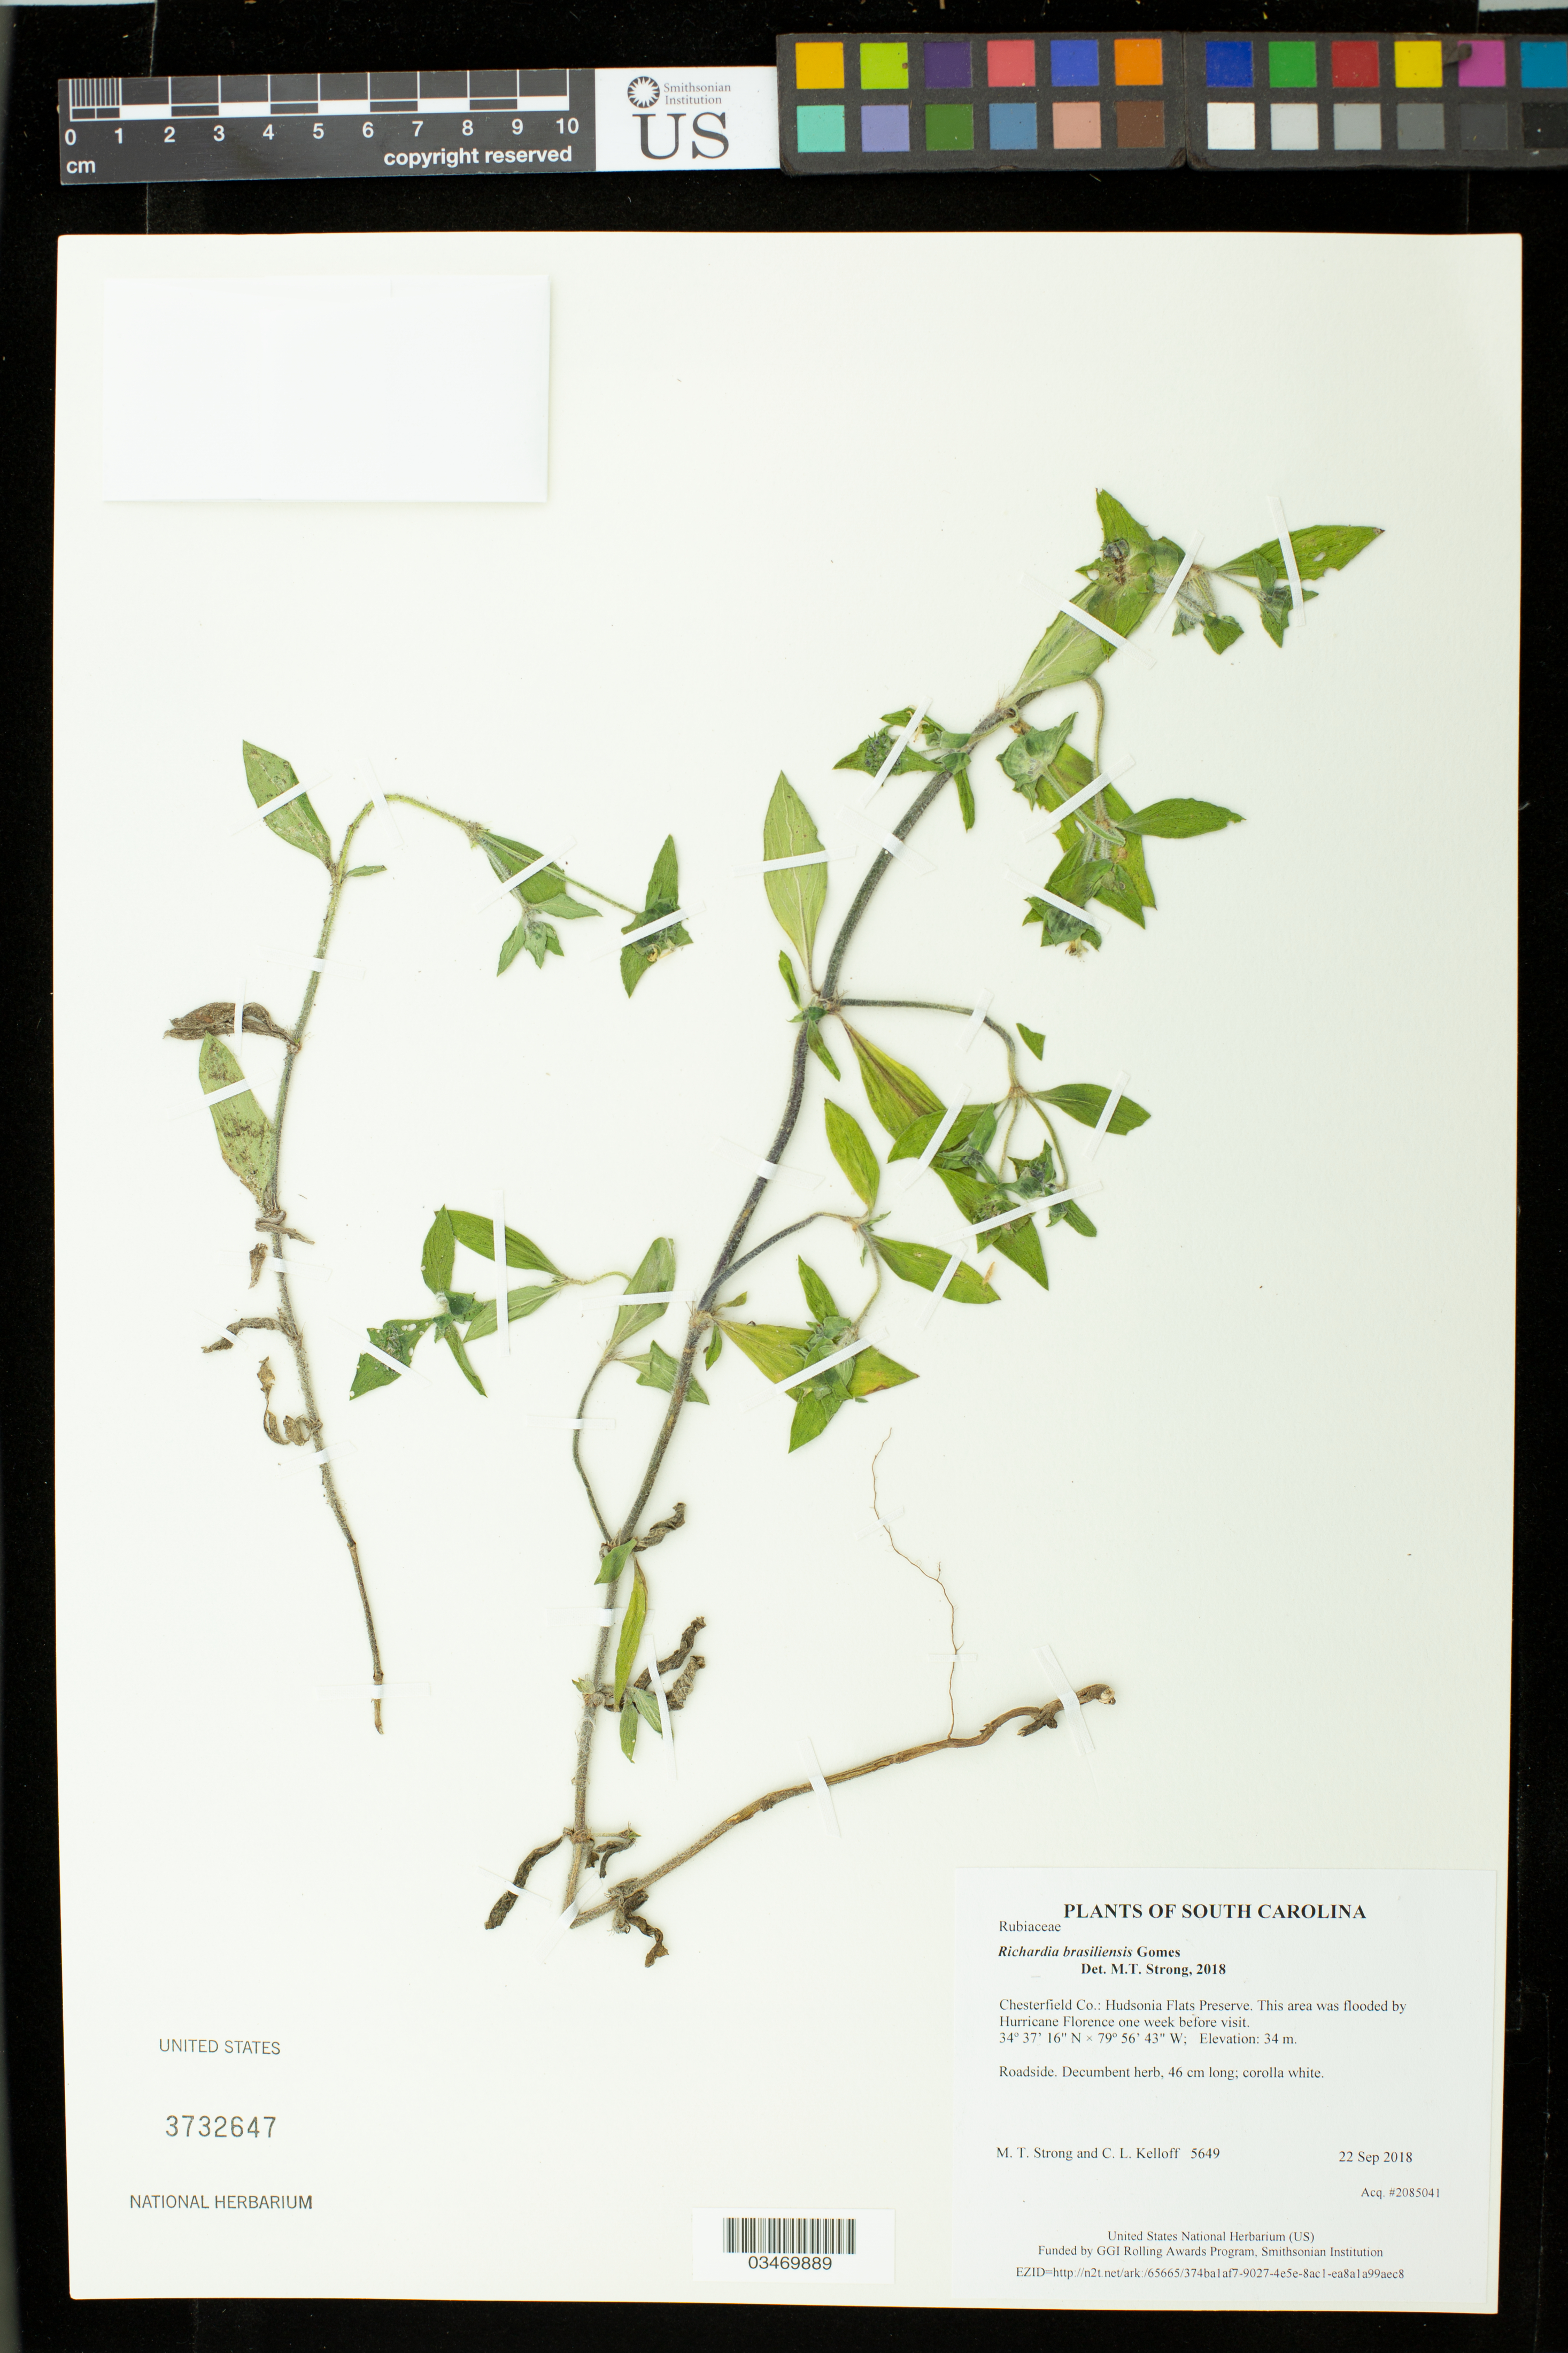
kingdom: Plantae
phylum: Tracheophyta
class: Magnoliopsida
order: Gentianales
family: Rubiaceae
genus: Richardia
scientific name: Richardia brasiliensis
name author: Gomes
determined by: Strong, M. T., (US), Smithsonian Institution - National Museum of Natural History (UNITED STATES)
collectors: M. T. Strong & C. L. Kelloff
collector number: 5649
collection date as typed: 22 Sep 2018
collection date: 2018-09-22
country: United States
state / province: South Carolina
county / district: Chesterfield Co.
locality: Hudsonia Flats Preserve. This area was flooded by Hurricane Florence one week before visit.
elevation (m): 34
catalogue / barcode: US 3732647